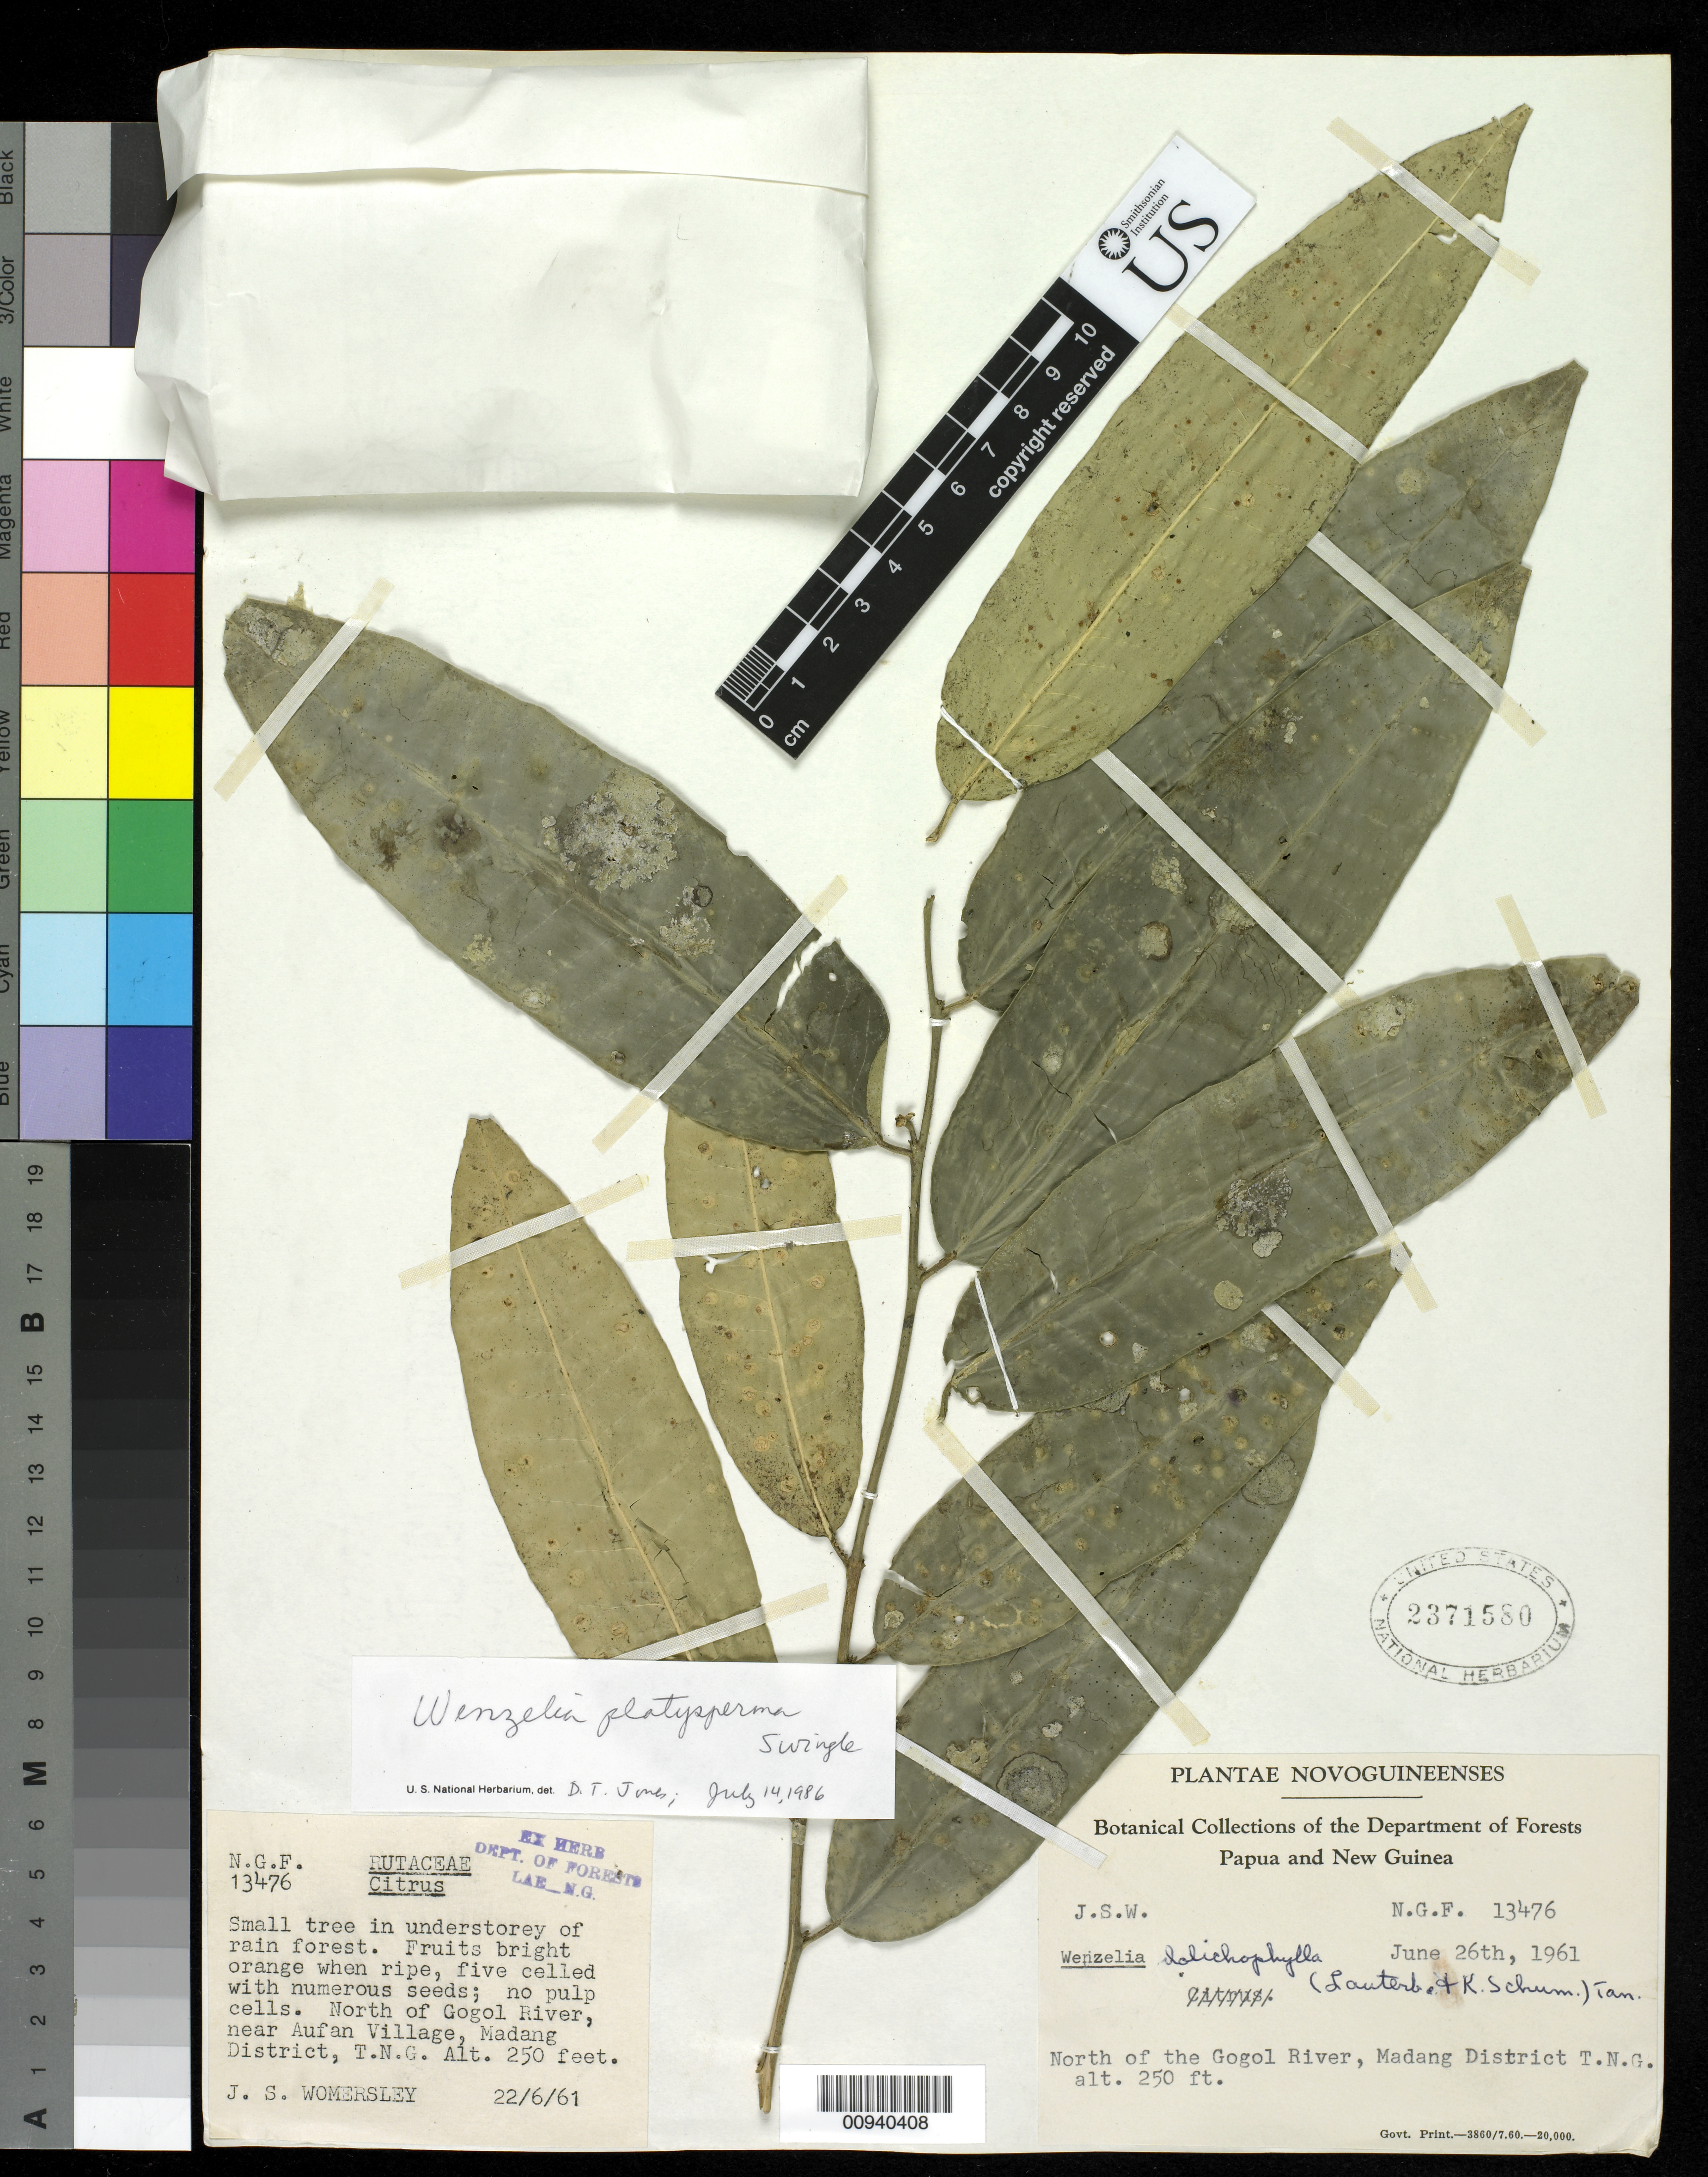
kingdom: Plantae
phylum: Tracheophyta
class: Magnoliopsida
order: Sapindales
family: Rutaceae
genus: Wenzelia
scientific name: Wenzelia platysperma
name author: Swingle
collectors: J. S. Womersley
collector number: NGF 13476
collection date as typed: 22 Jun 1961 to 26 Jun 1961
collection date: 1961-06-22/1961-06-26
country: Papua New Guinea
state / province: Madang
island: New Guinea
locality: Madang District, North of the Gogol River near Aufan Village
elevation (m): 76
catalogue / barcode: US 2371580